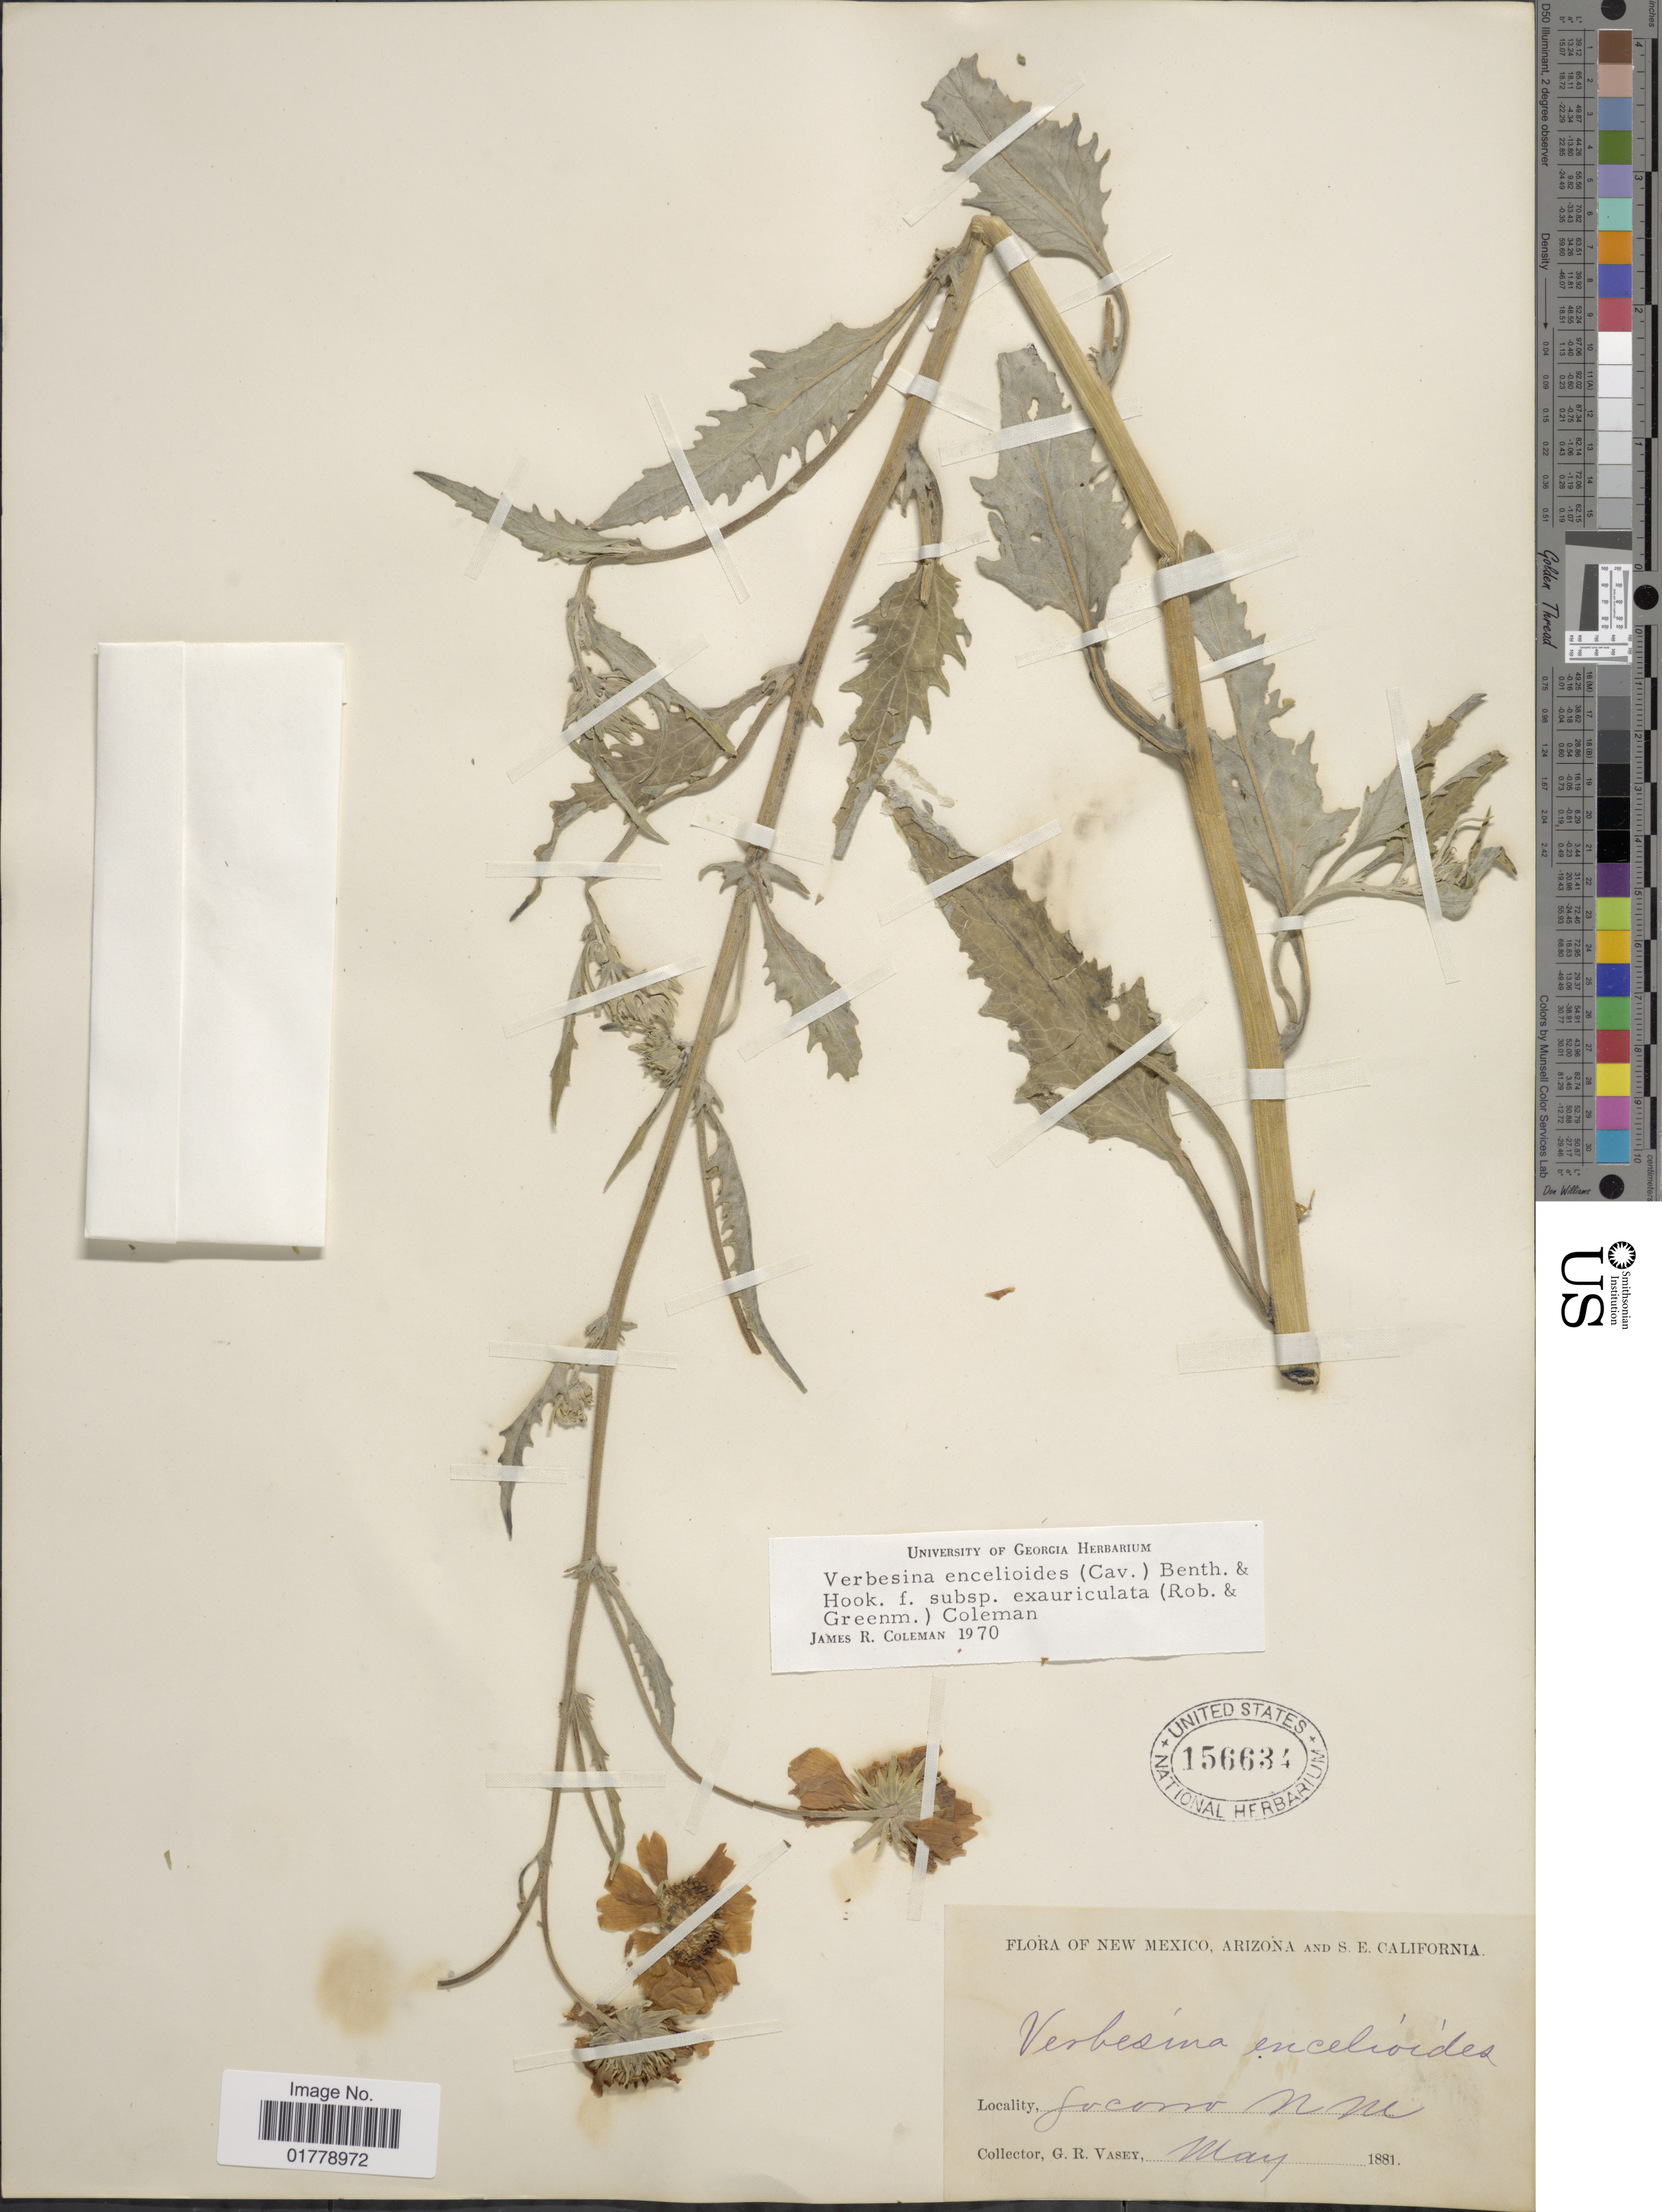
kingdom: Plantae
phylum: Tracheophyta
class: Magnoliopsida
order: Asterales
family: Asteraceae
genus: Verbesina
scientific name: Verbesina encelioides var. cana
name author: (B.L. Rob.) Greenm.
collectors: G. R. Vasey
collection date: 1881-05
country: United States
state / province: New Mexico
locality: Socorro, N.M.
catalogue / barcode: US 156634